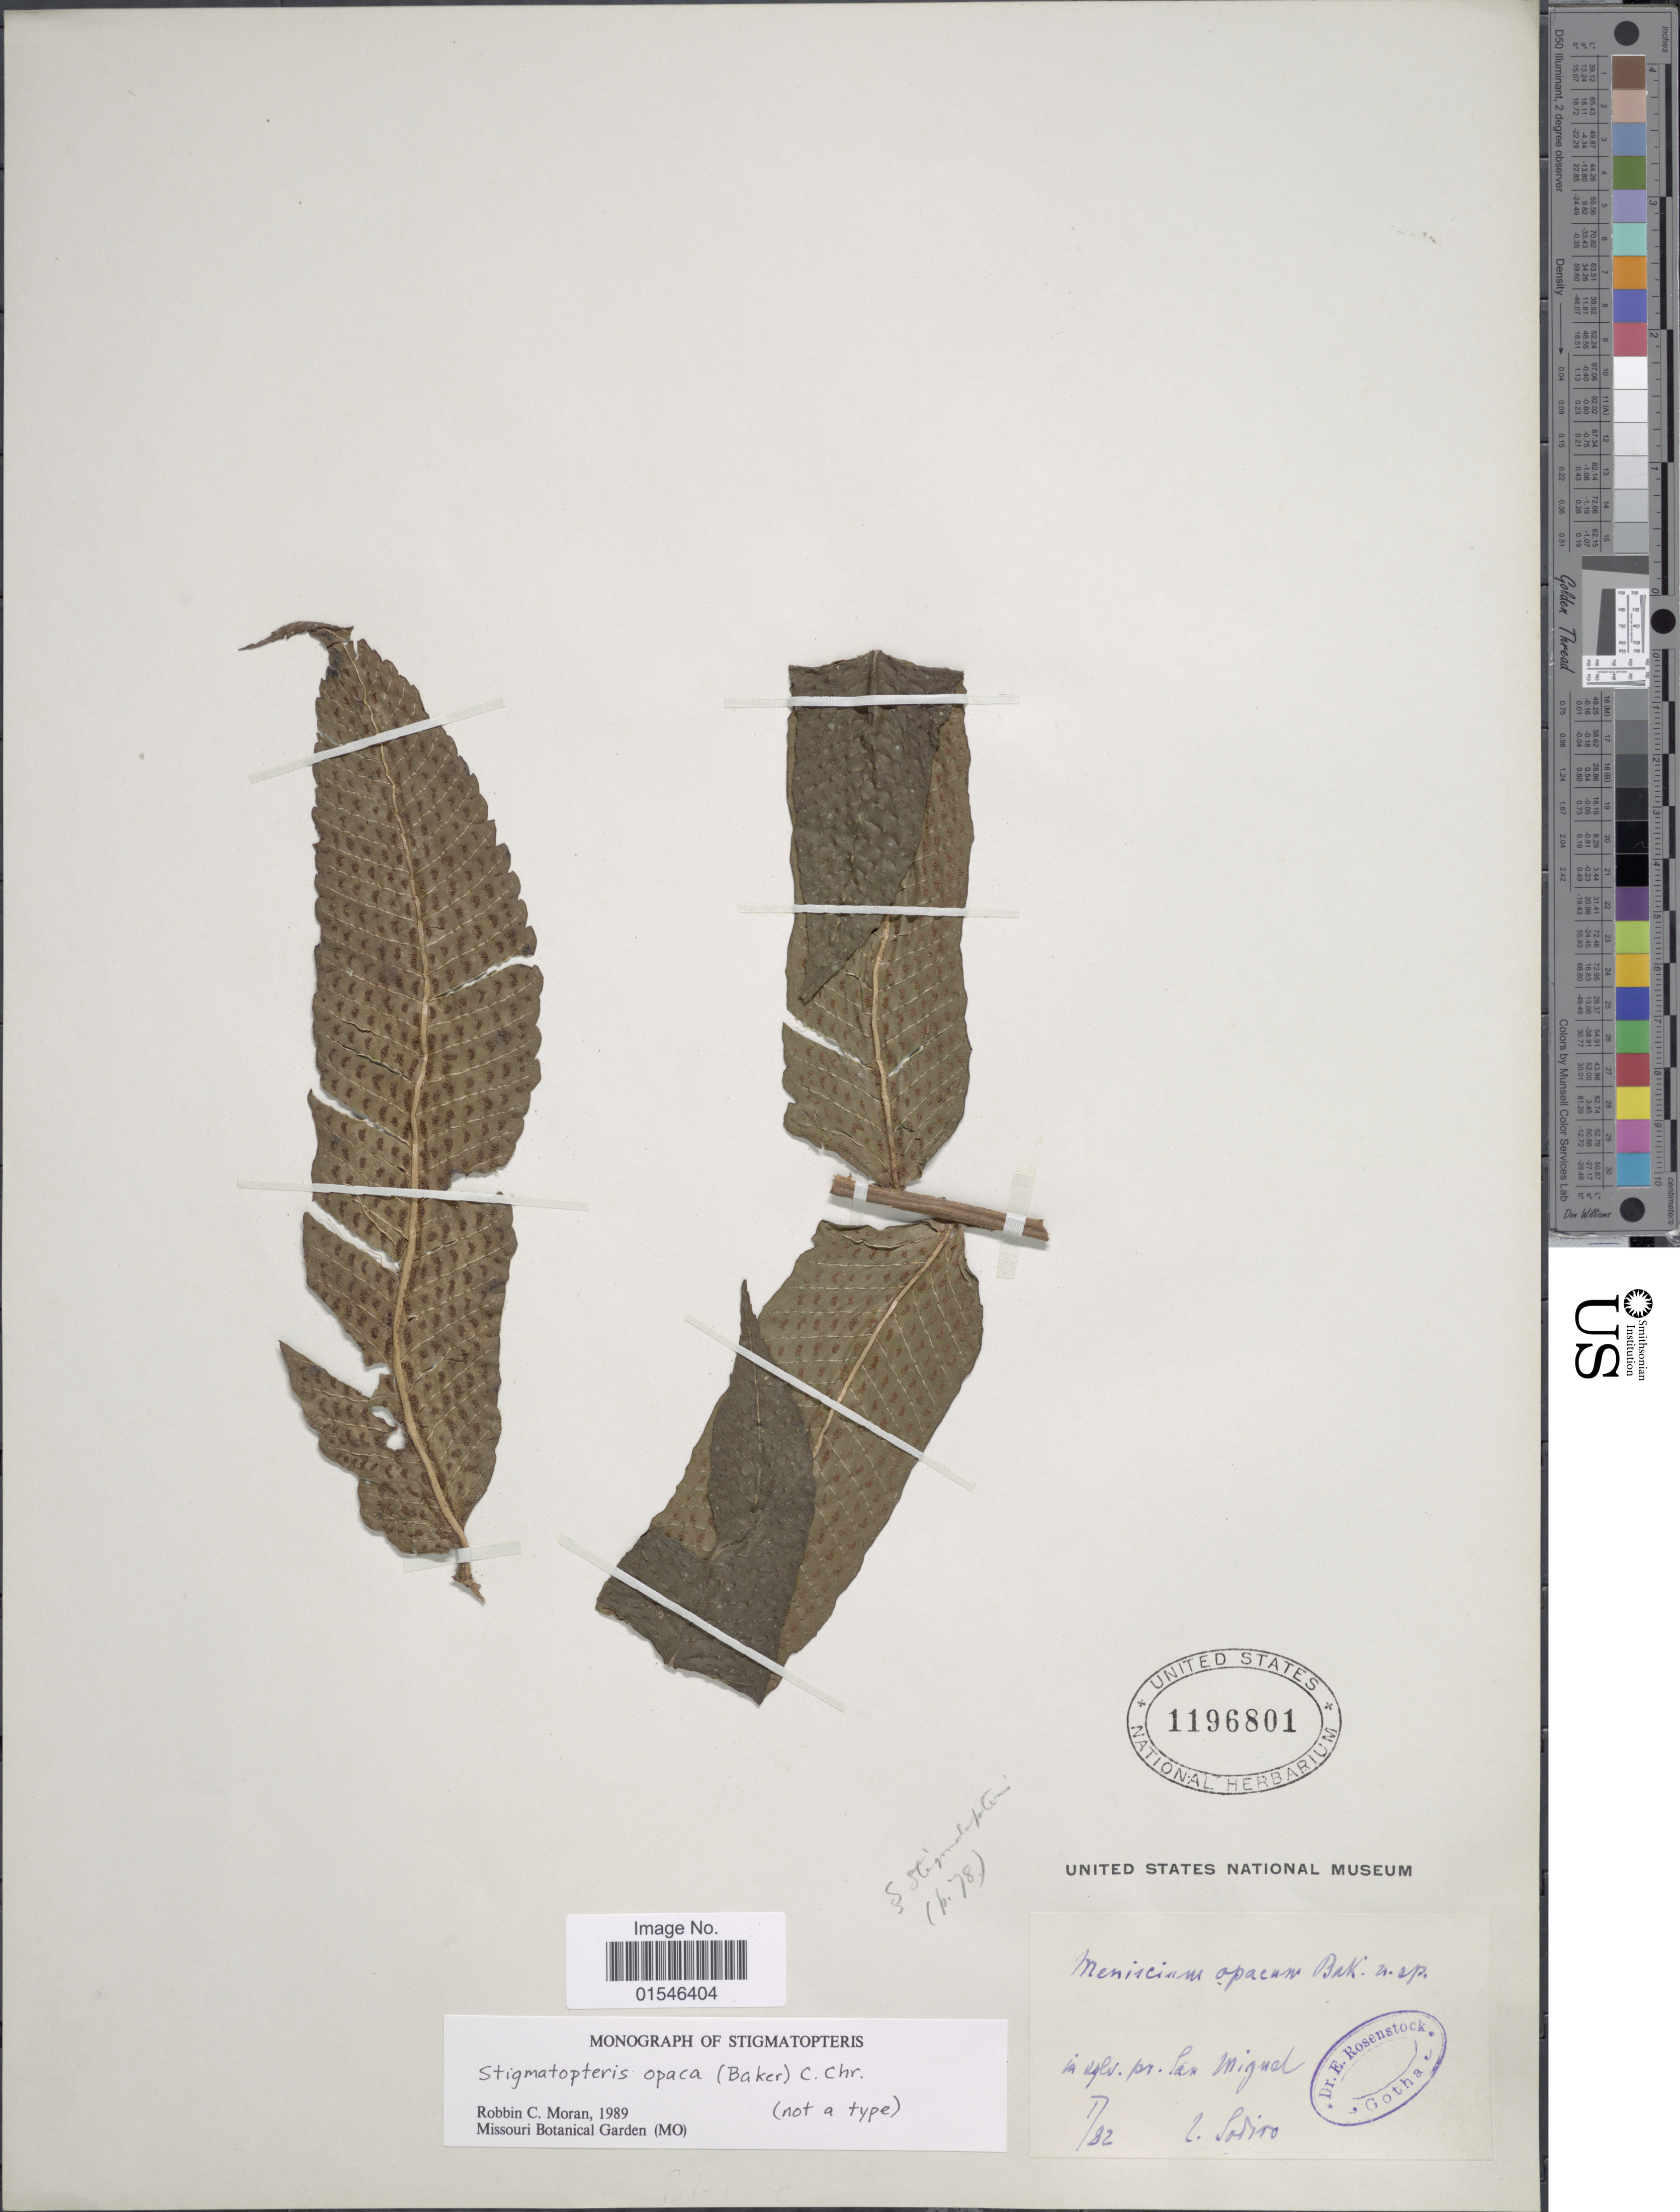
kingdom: Plantae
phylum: Tracheophyta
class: Polypodiopsida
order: Polypodiales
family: Dryopteridaceae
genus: Stigmatopteris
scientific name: Stigmatopteris opaca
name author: (Baker) C. Chr.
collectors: Sodiro, --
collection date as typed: Transcribed d/m/y: /1/82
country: Ecuador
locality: In sylv. pr. San Miguel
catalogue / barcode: US 1196801